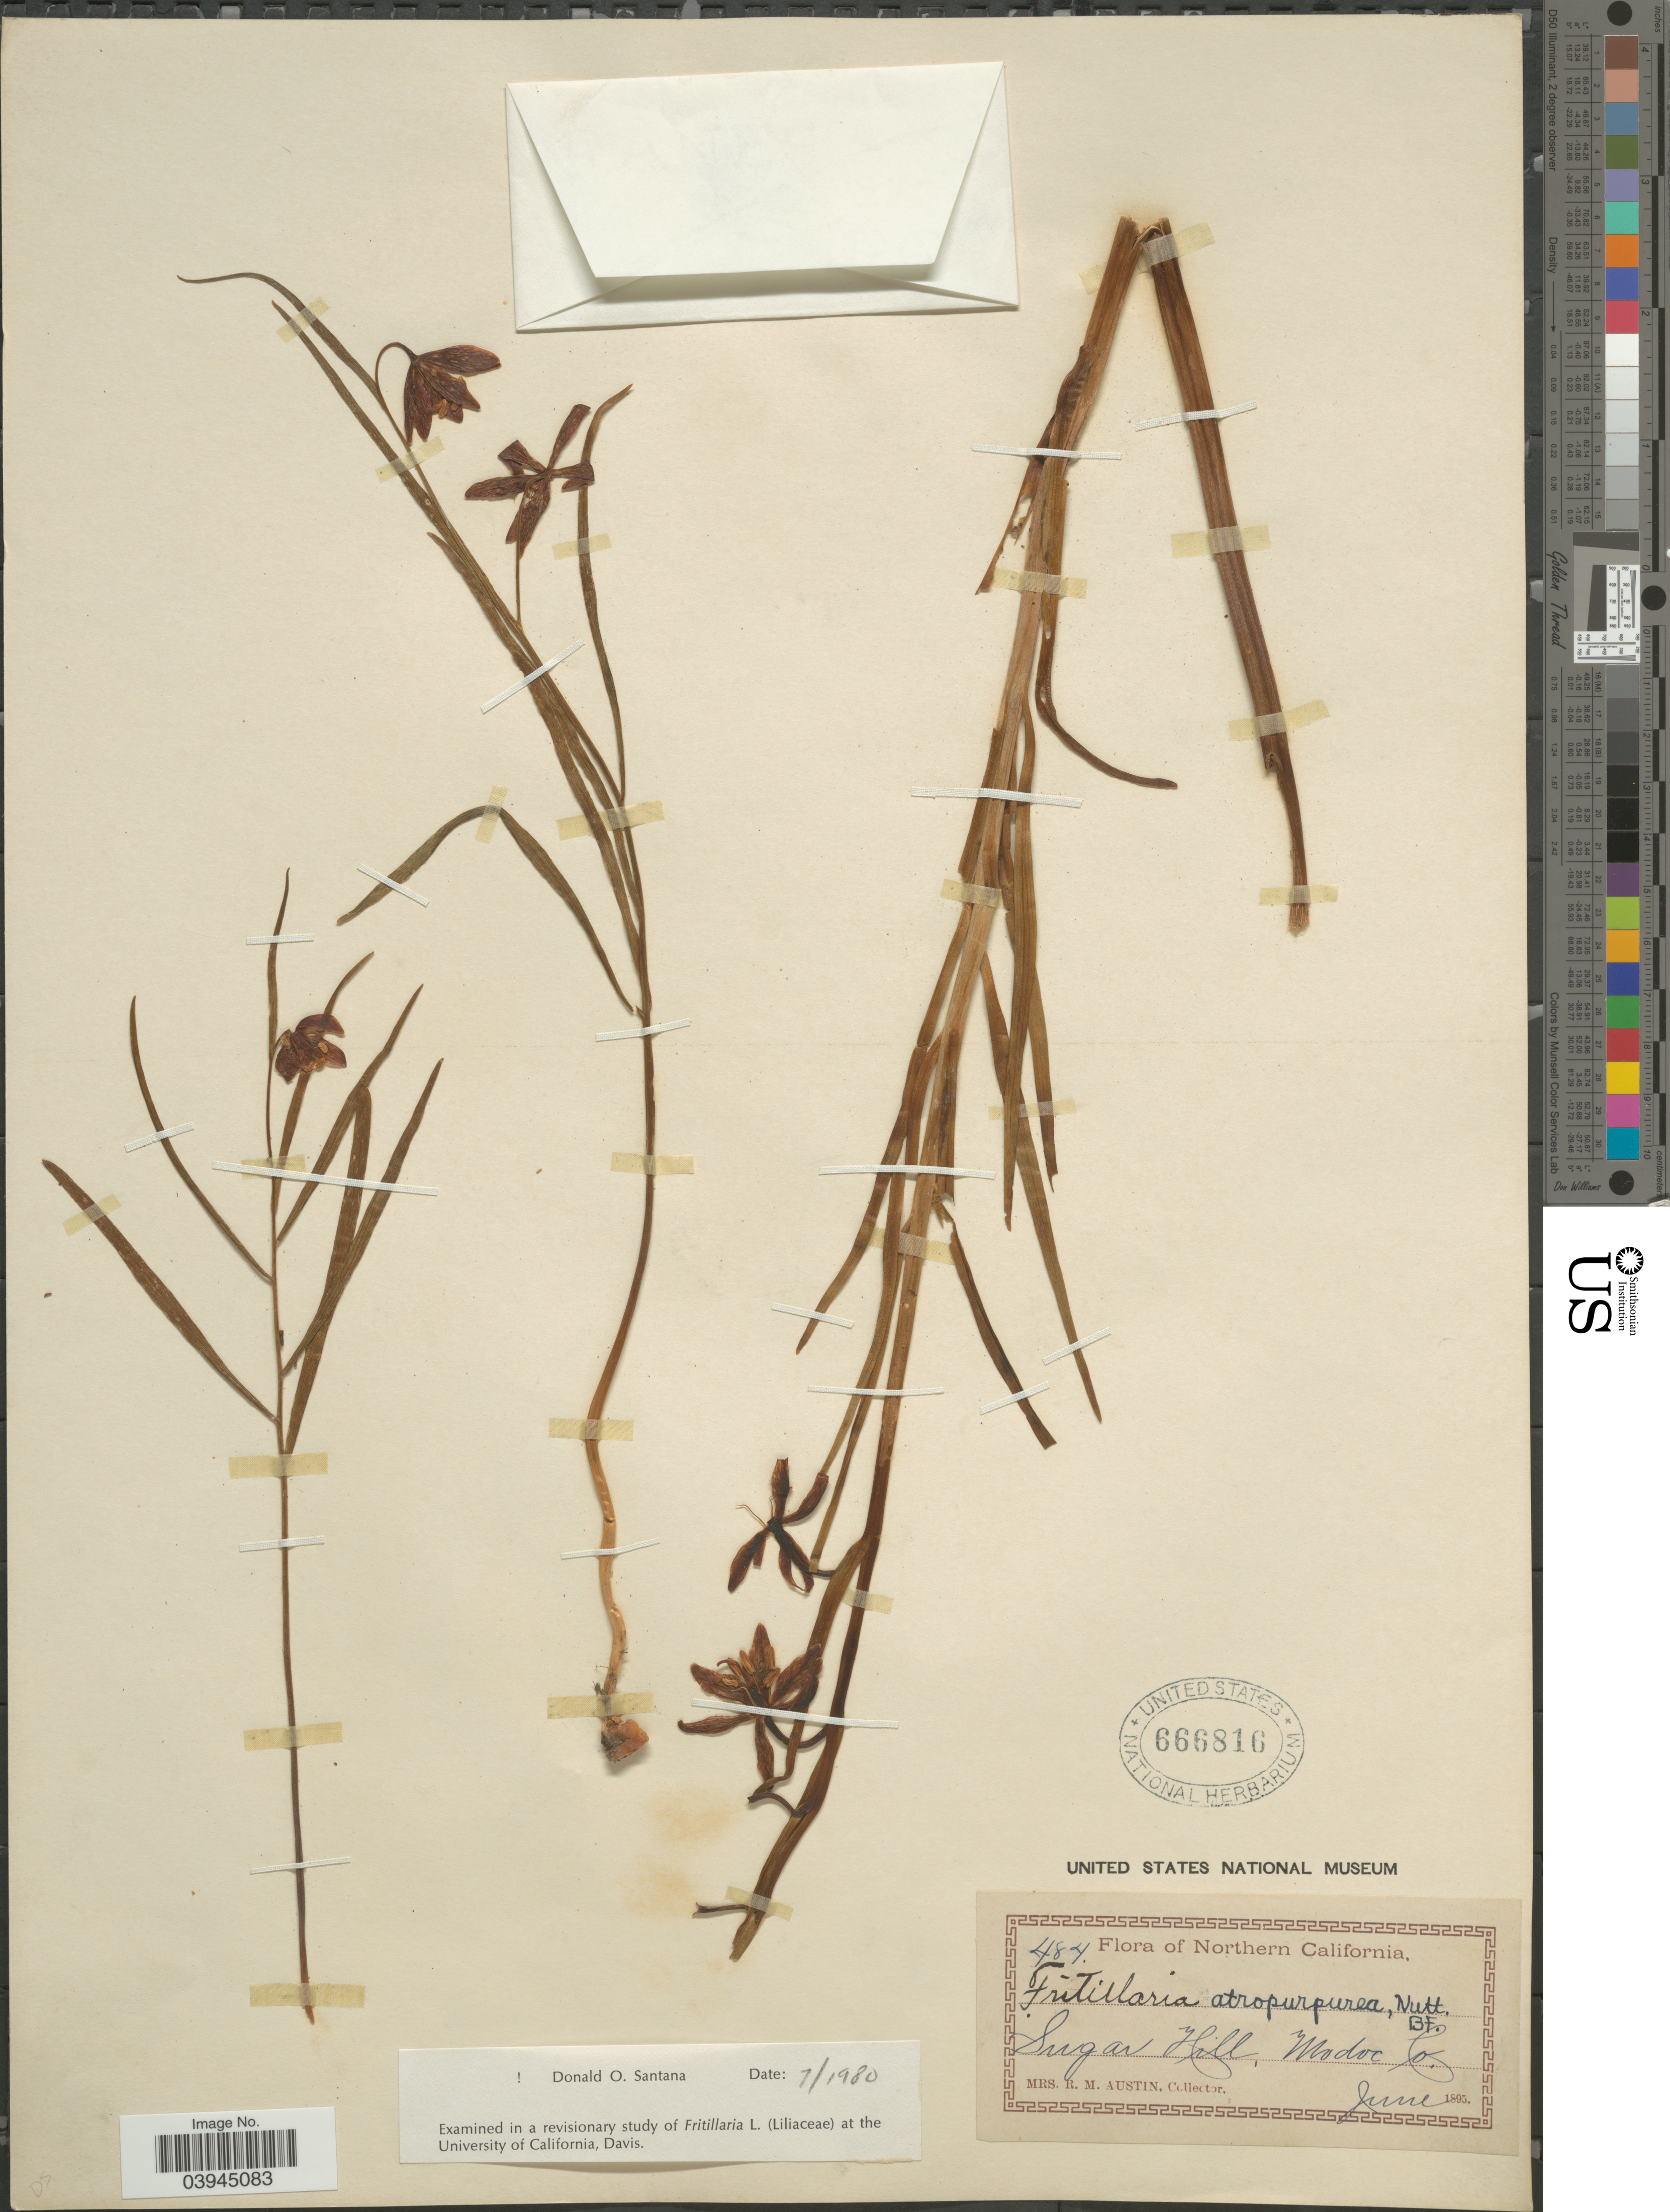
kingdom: Plantae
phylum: Tracheophyta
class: Liliopsida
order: Liliales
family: Liliaceae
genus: Fritillaria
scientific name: Fritillaria atropurpurea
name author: Nutt.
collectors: R. Austin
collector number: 484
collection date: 1895-06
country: United States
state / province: California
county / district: Modoc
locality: Northern California. Sugar Hill, Modoc Co.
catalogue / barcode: US 666816